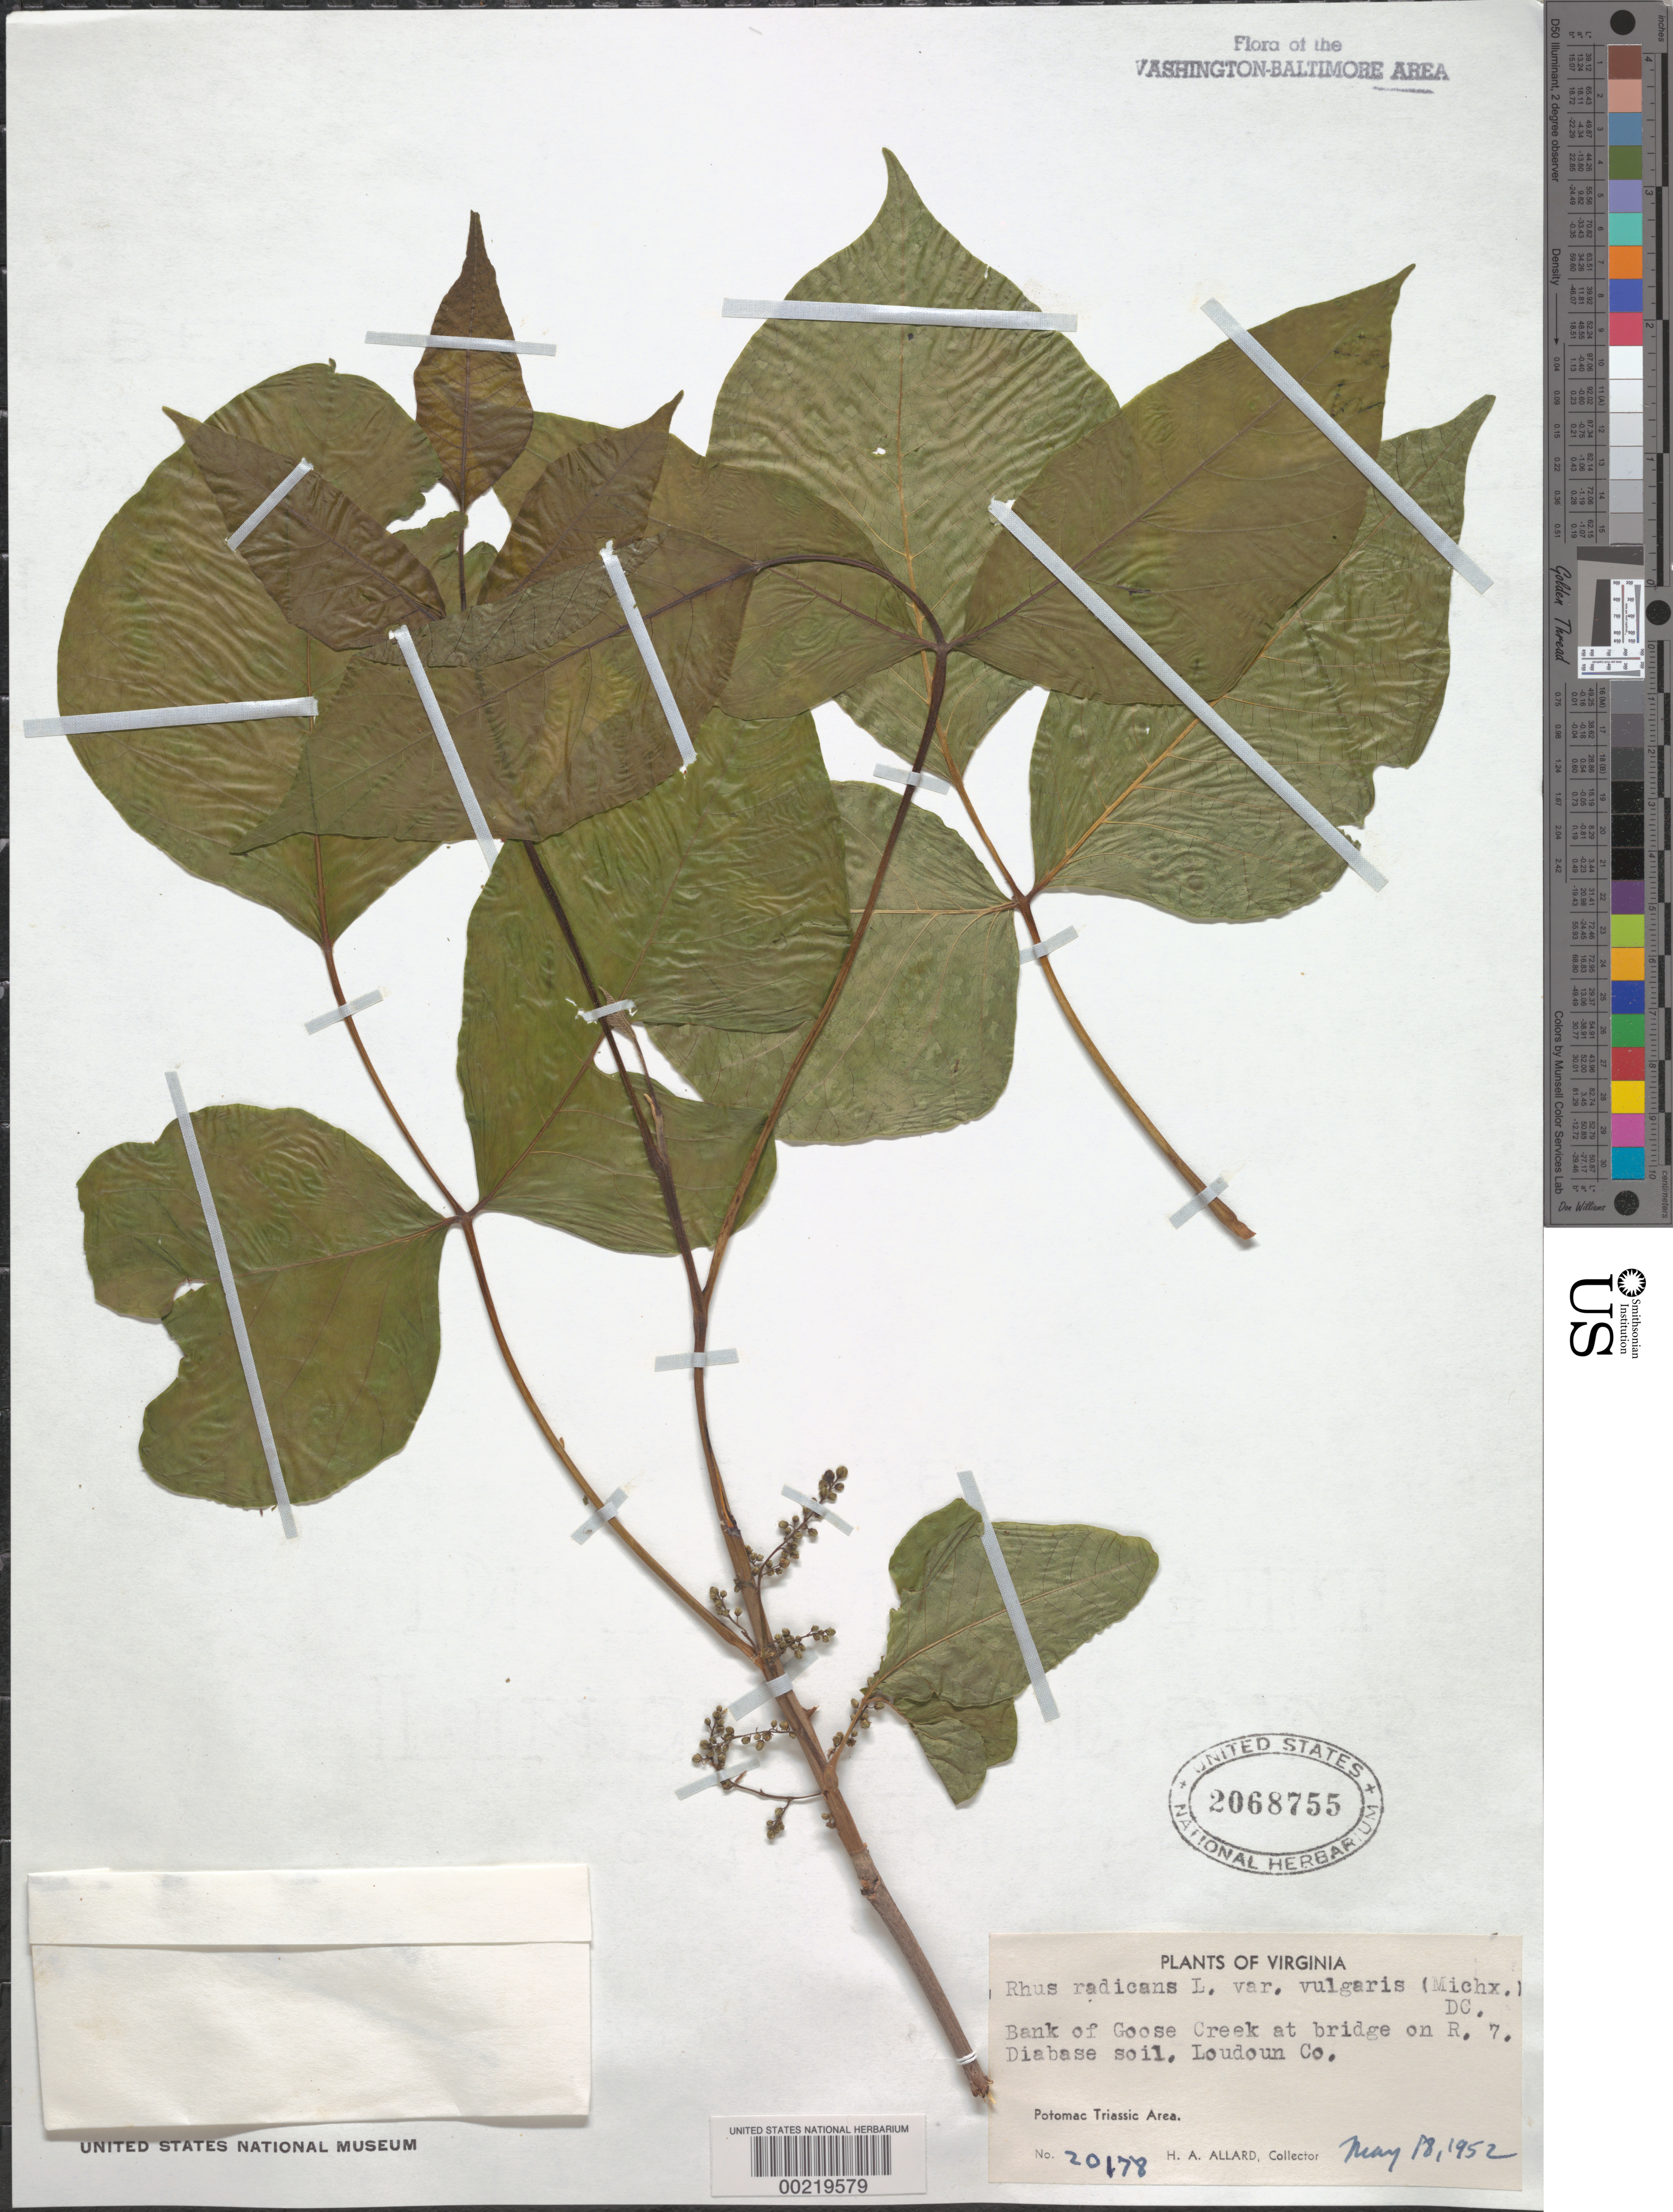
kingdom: Plantae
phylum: Tracheophyta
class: Magnoliopsida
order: Sapindales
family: Anacardiaceae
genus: Toxicodendron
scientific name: Toxicodendron radicans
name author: (L.) Kuntze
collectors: H. A. Allard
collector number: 20178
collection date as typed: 18 May 1952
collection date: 1952-05-18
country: United States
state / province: Virginia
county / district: Loudoun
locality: Goose Creek Bridge at Route 7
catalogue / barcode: US 2068755